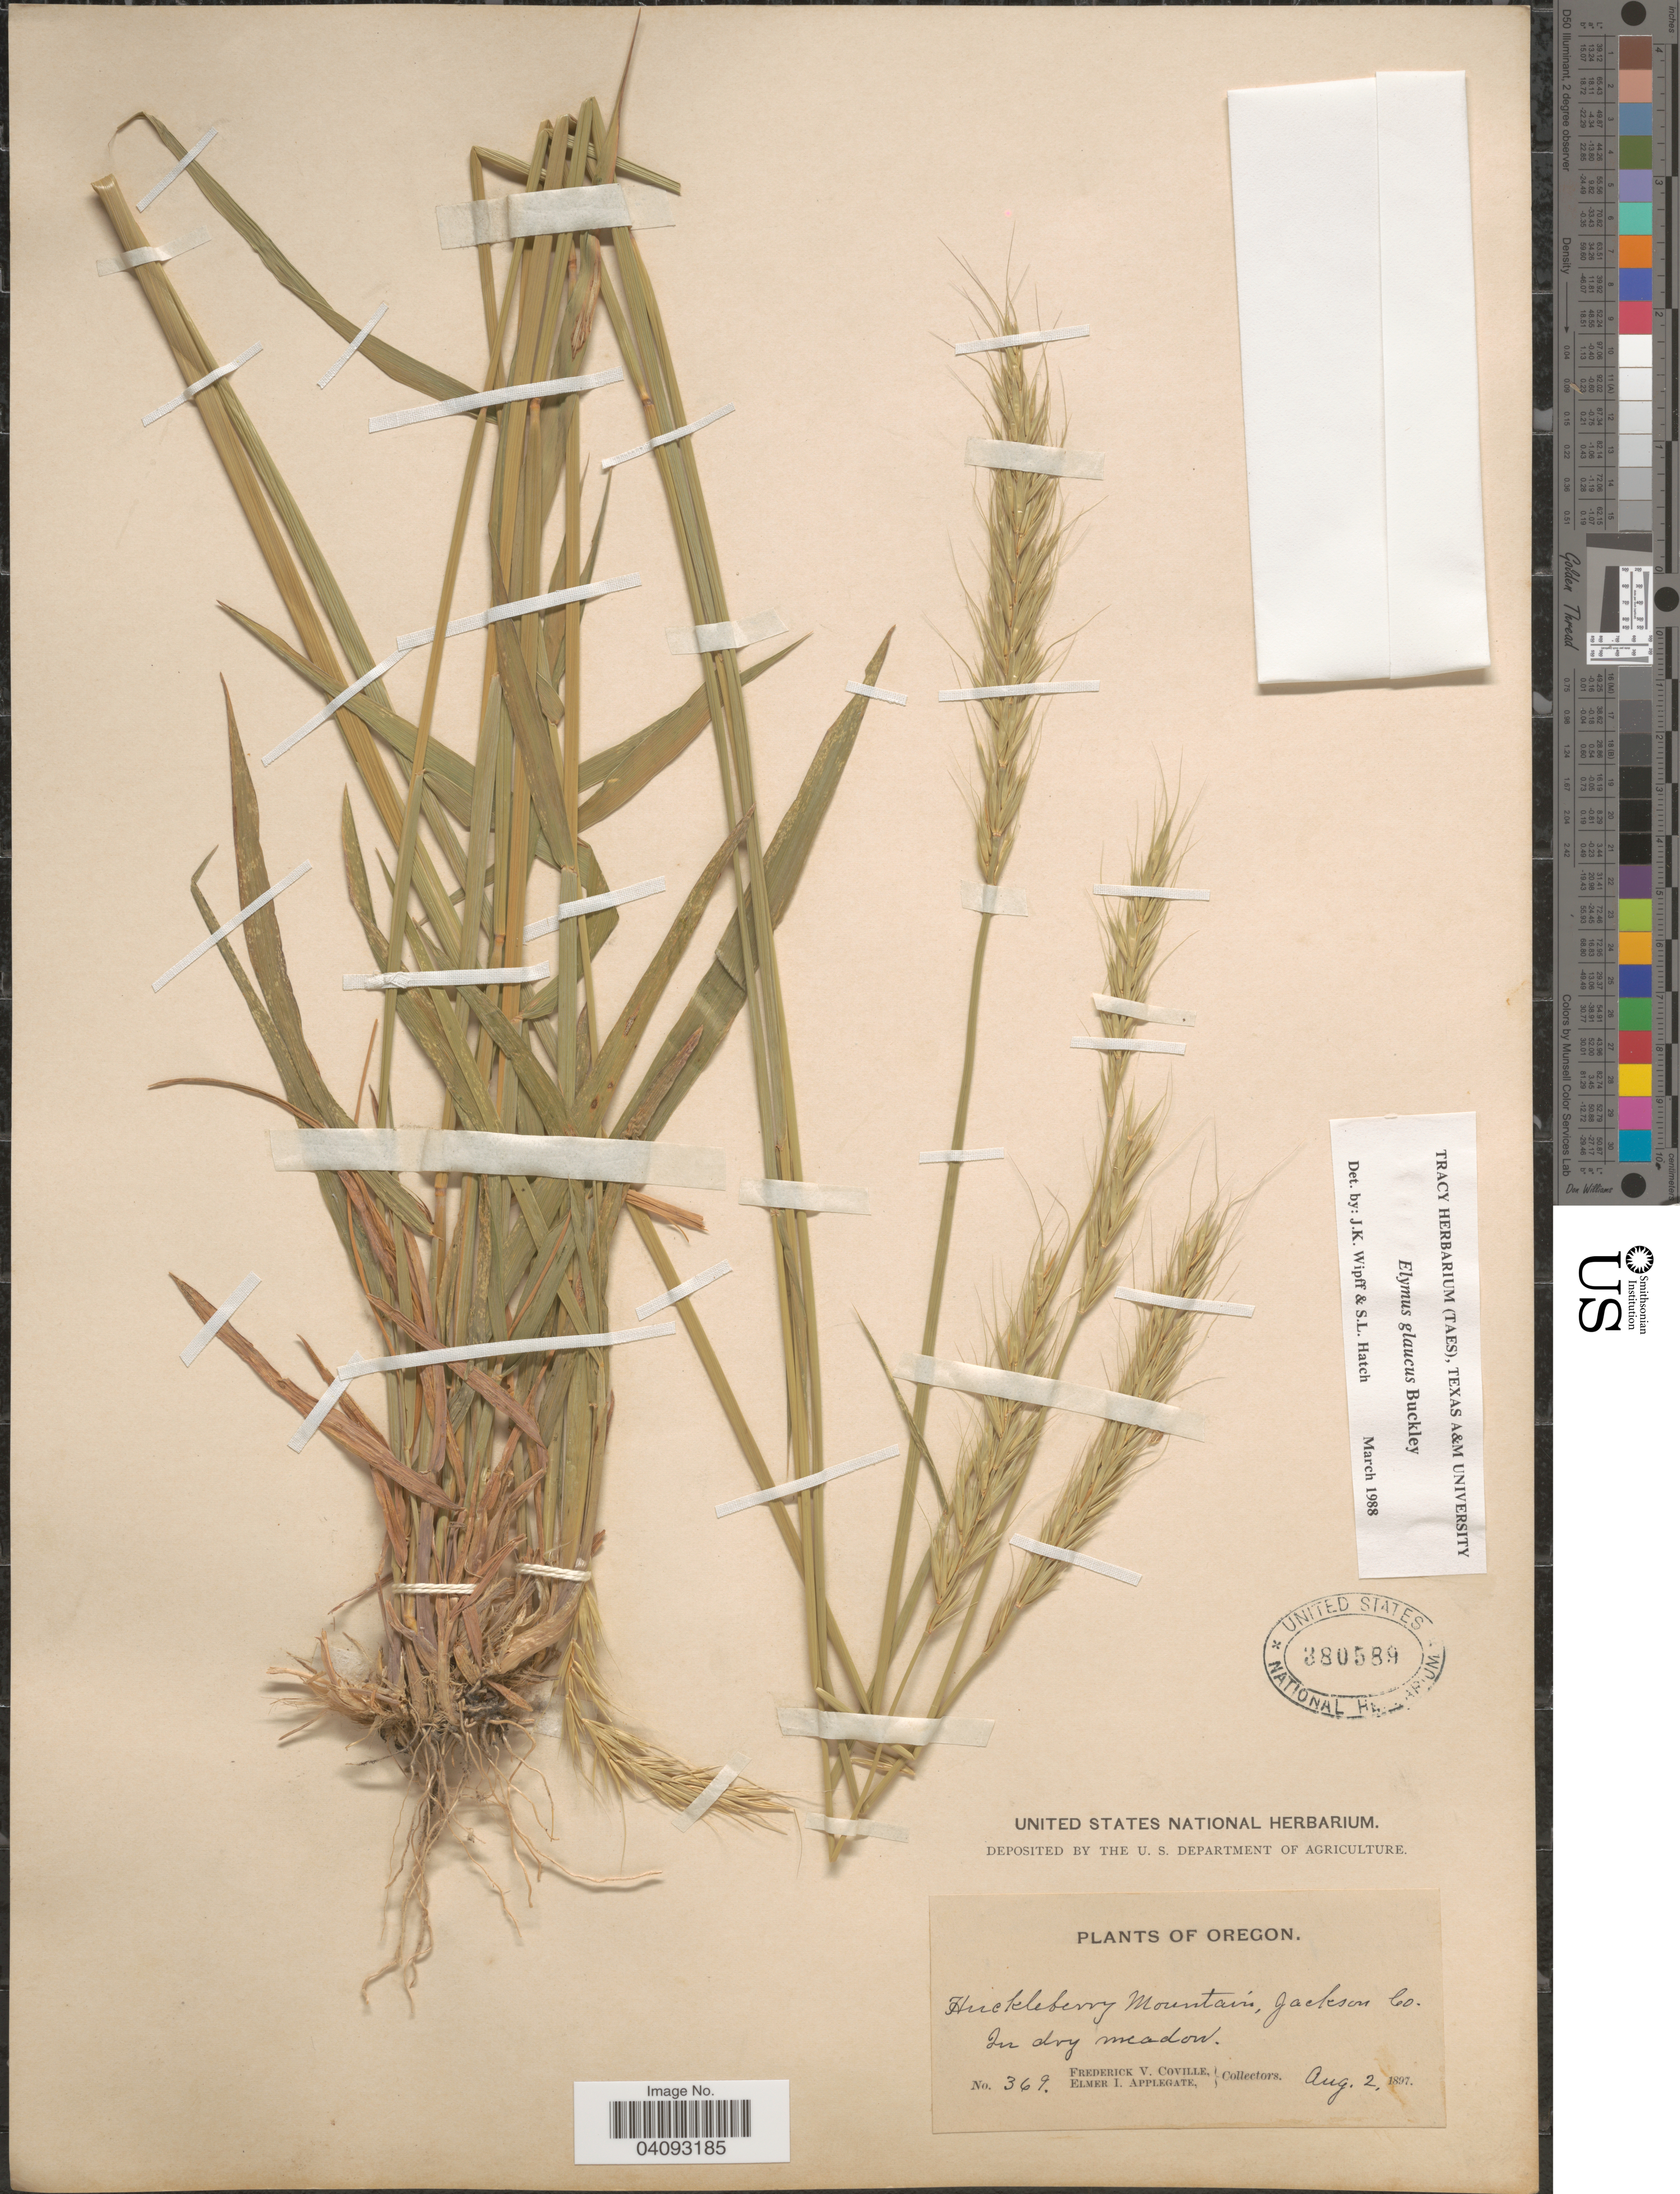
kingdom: Plantae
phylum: Tracheophyta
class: Liliopsida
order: Poales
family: Poaceae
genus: Elymus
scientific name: Elymus glaucus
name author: Buckley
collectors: F. V. Coville & E. I. Applegate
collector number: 369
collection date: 1897-08-02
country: United States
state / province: Oregon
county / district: Jackson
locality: Huckleberry Mountain, Jackson Co. In dry meadow.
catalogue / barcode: US 380589